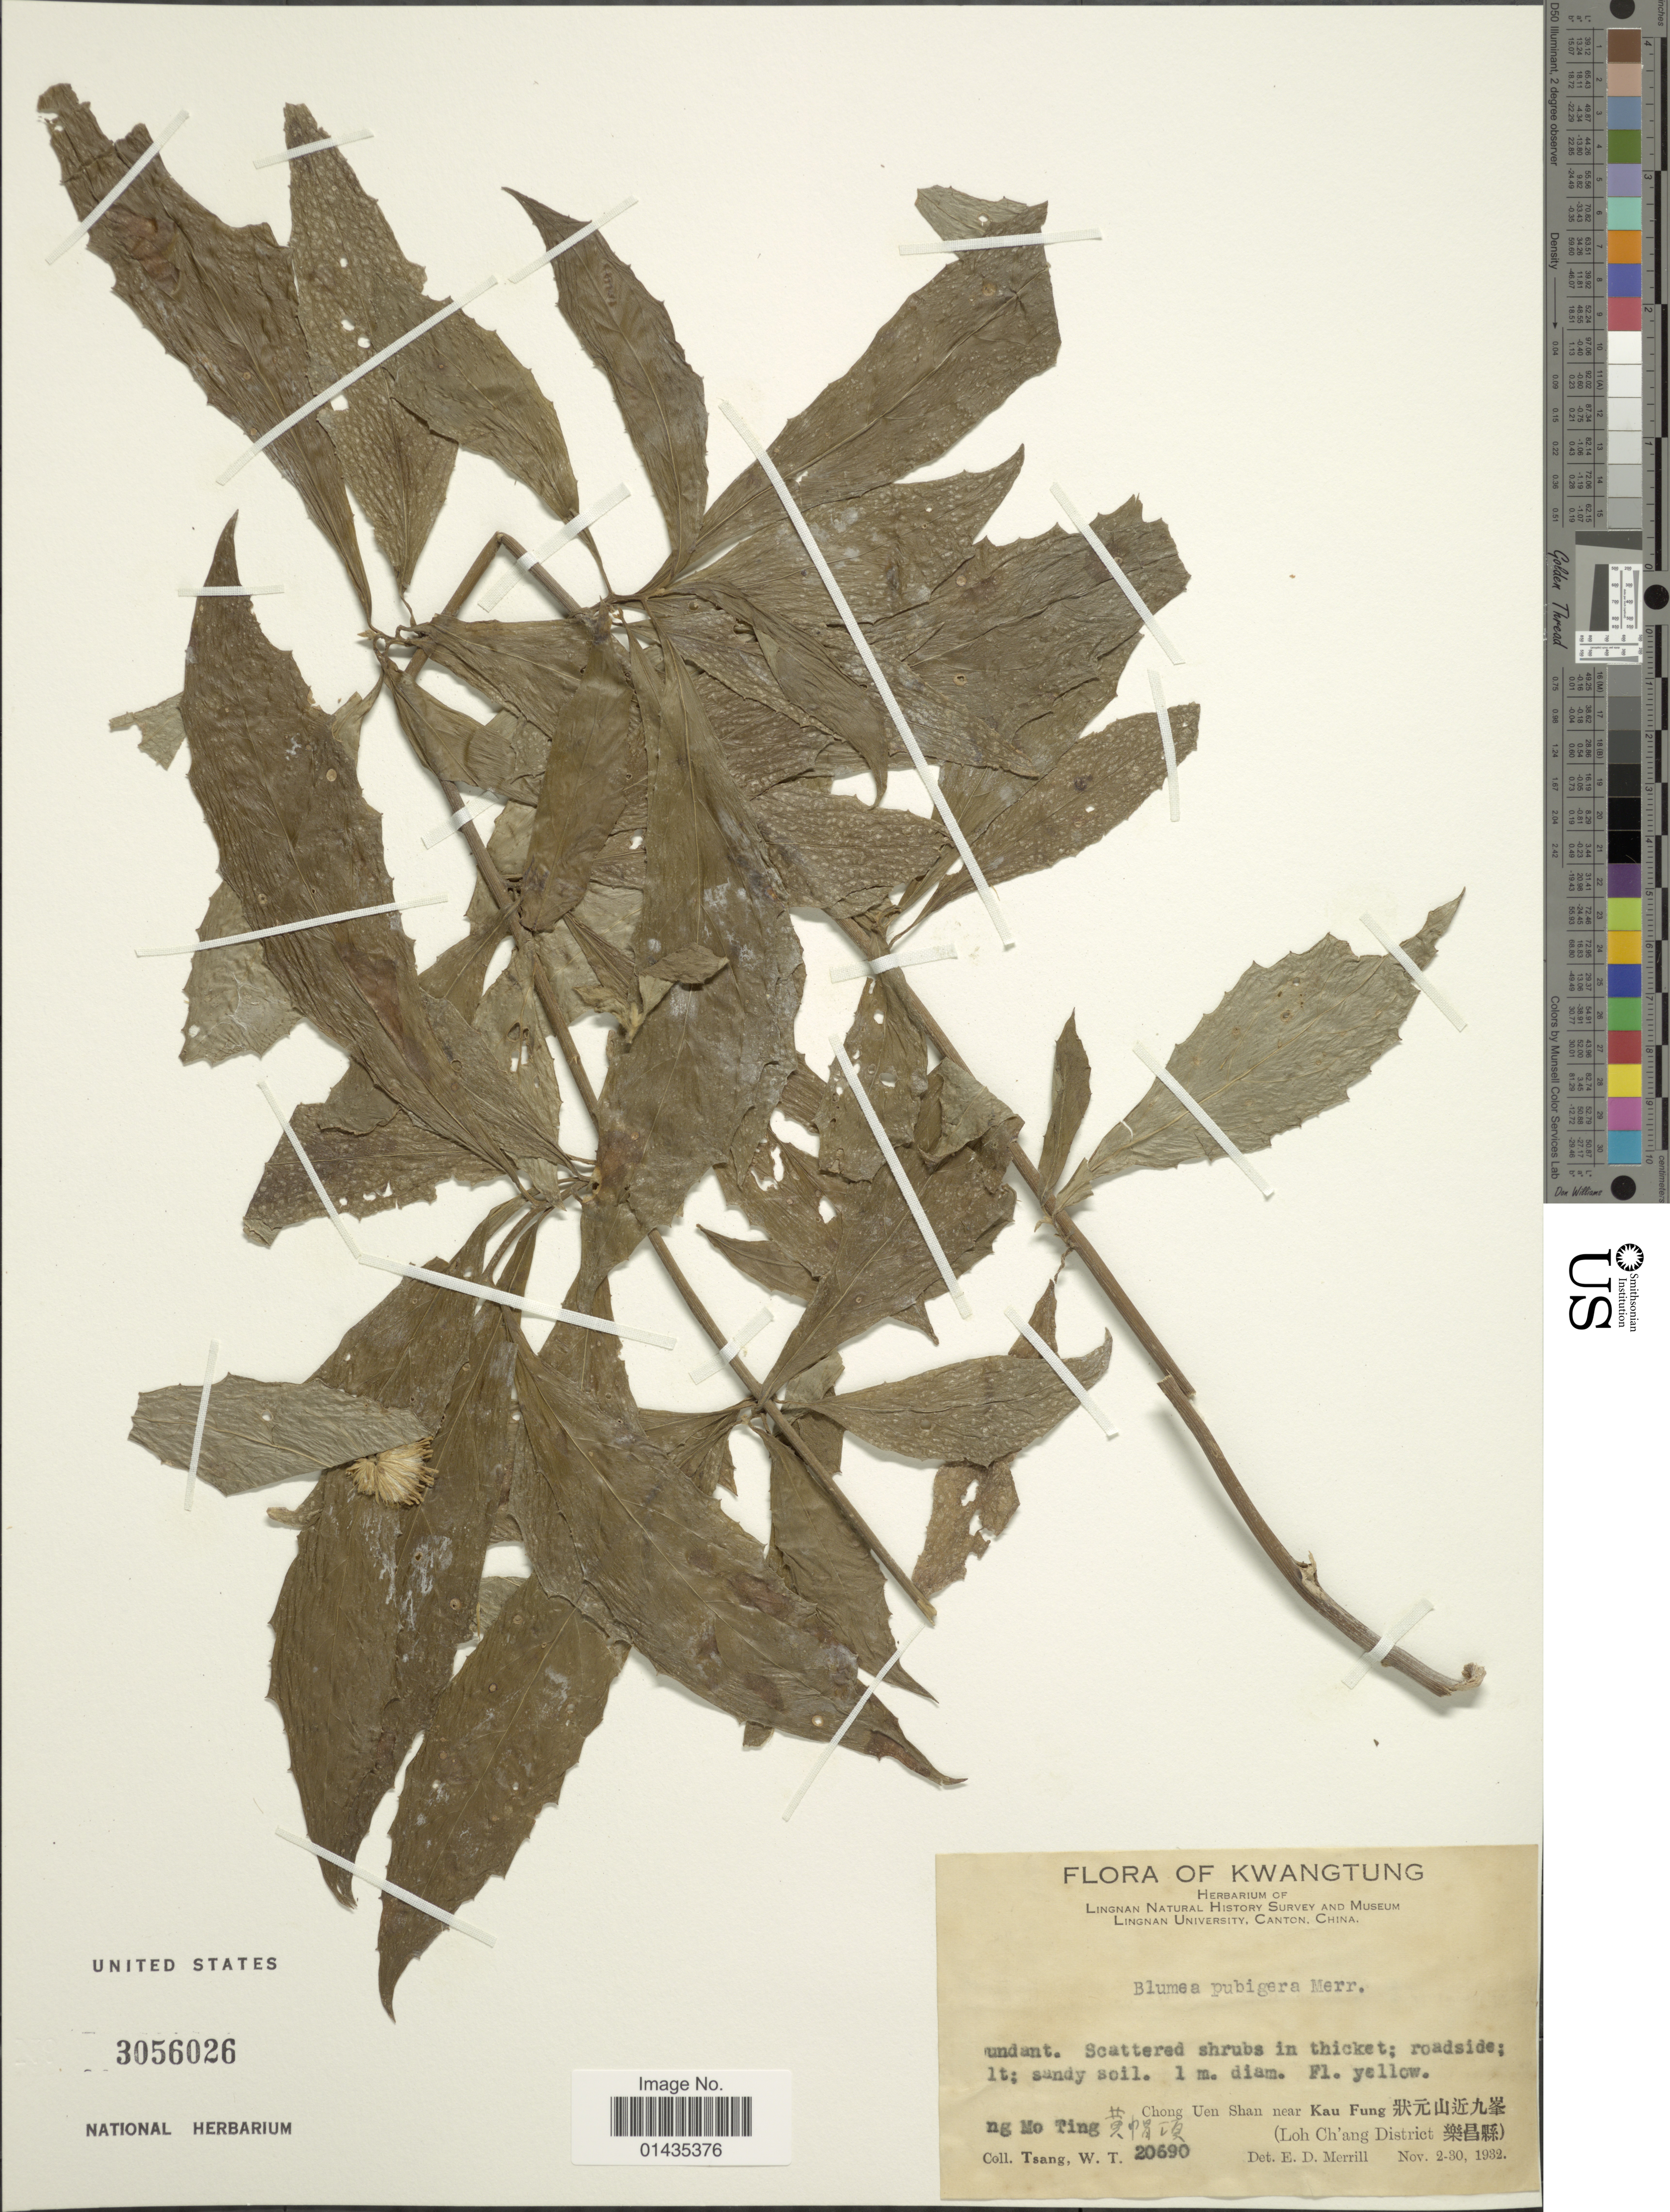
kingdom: Plantae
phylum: Tracheophyta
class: Magnoliopsida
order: Asterales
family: Asteraceae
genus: Blumea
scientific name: Blumea pubigera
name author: (L.) Merr.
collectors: W. T. Tsang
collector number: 20690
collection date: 1932-11-02/1932-11-30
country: China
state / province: Guangdong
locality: Kwangtung, Chong Uen Shan near Kau Fung, (Loh Ch'ang District), ng Mo Ting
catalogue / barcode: US 3056026